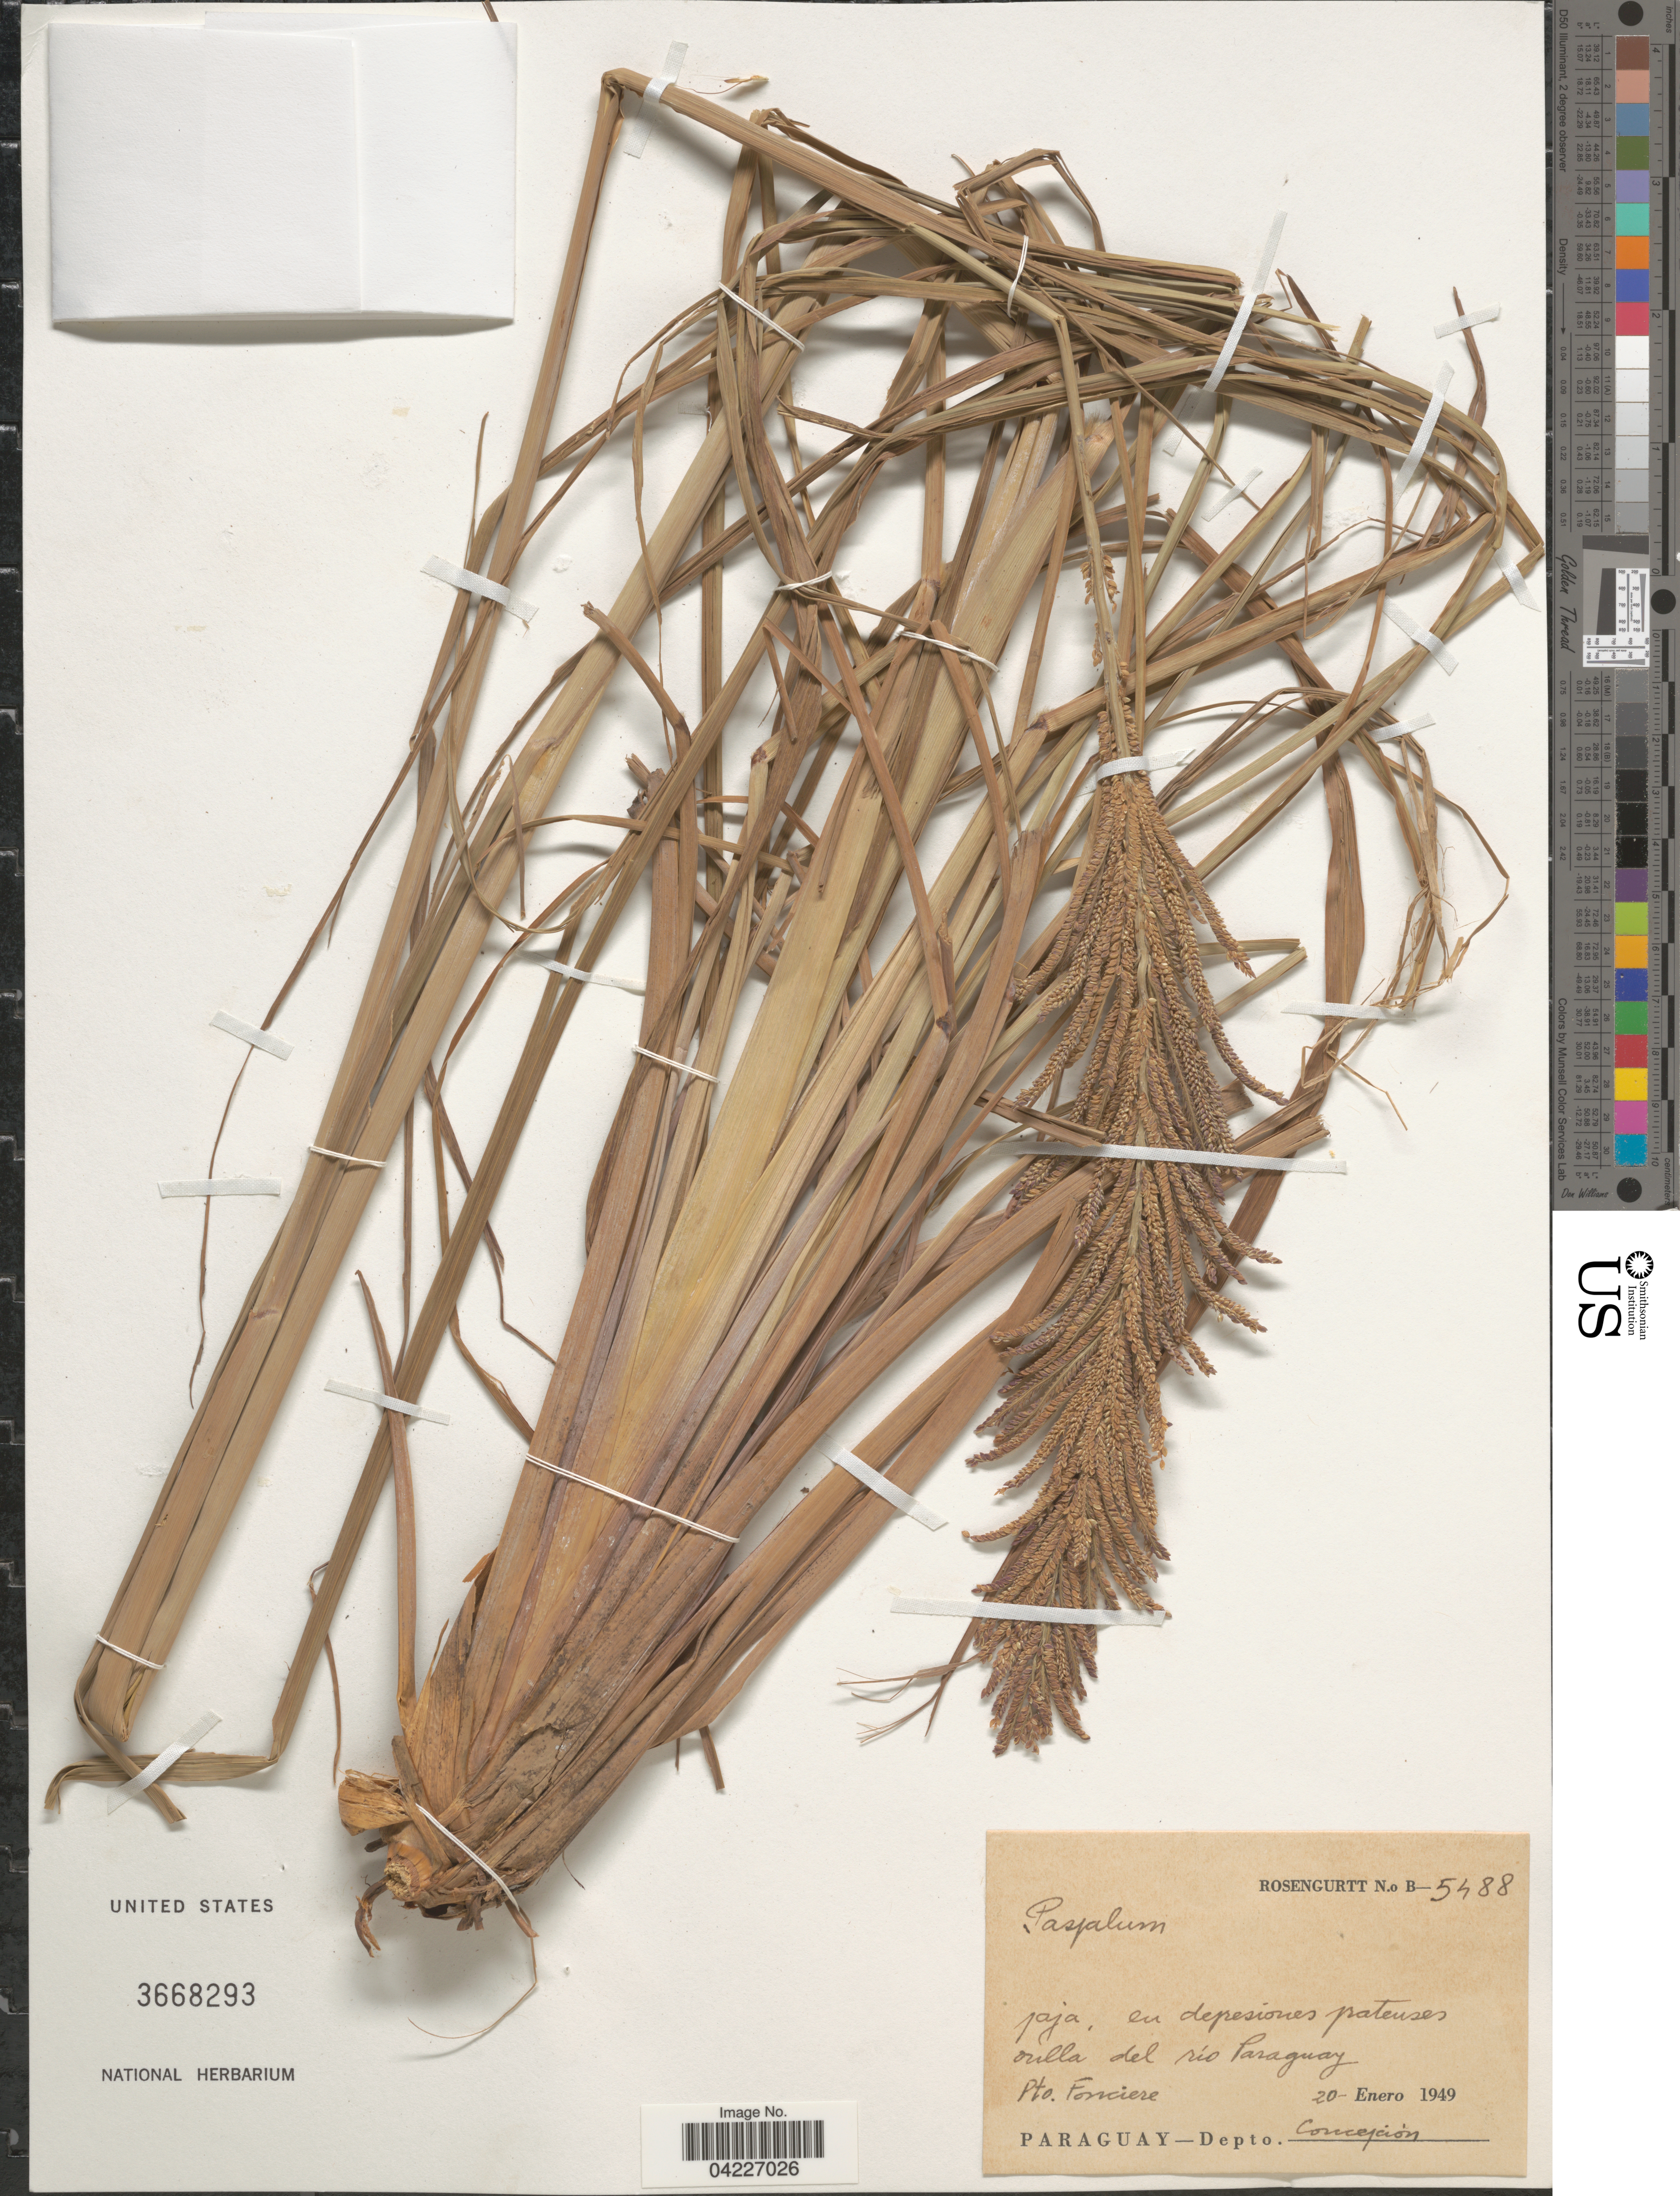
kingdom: Plantae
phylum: Tracheophyta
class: Liliopsida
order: Poales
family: Poaceae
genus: Paspalum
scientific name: Paspalum sp.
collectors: Rosengurtt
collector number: B-5488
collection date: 1949-01-20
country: Paraguay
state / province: Concepcion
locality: Orilla del río Paraguay. Pto. Fonciere. Depto. Concepción.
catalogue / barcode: US 3668293